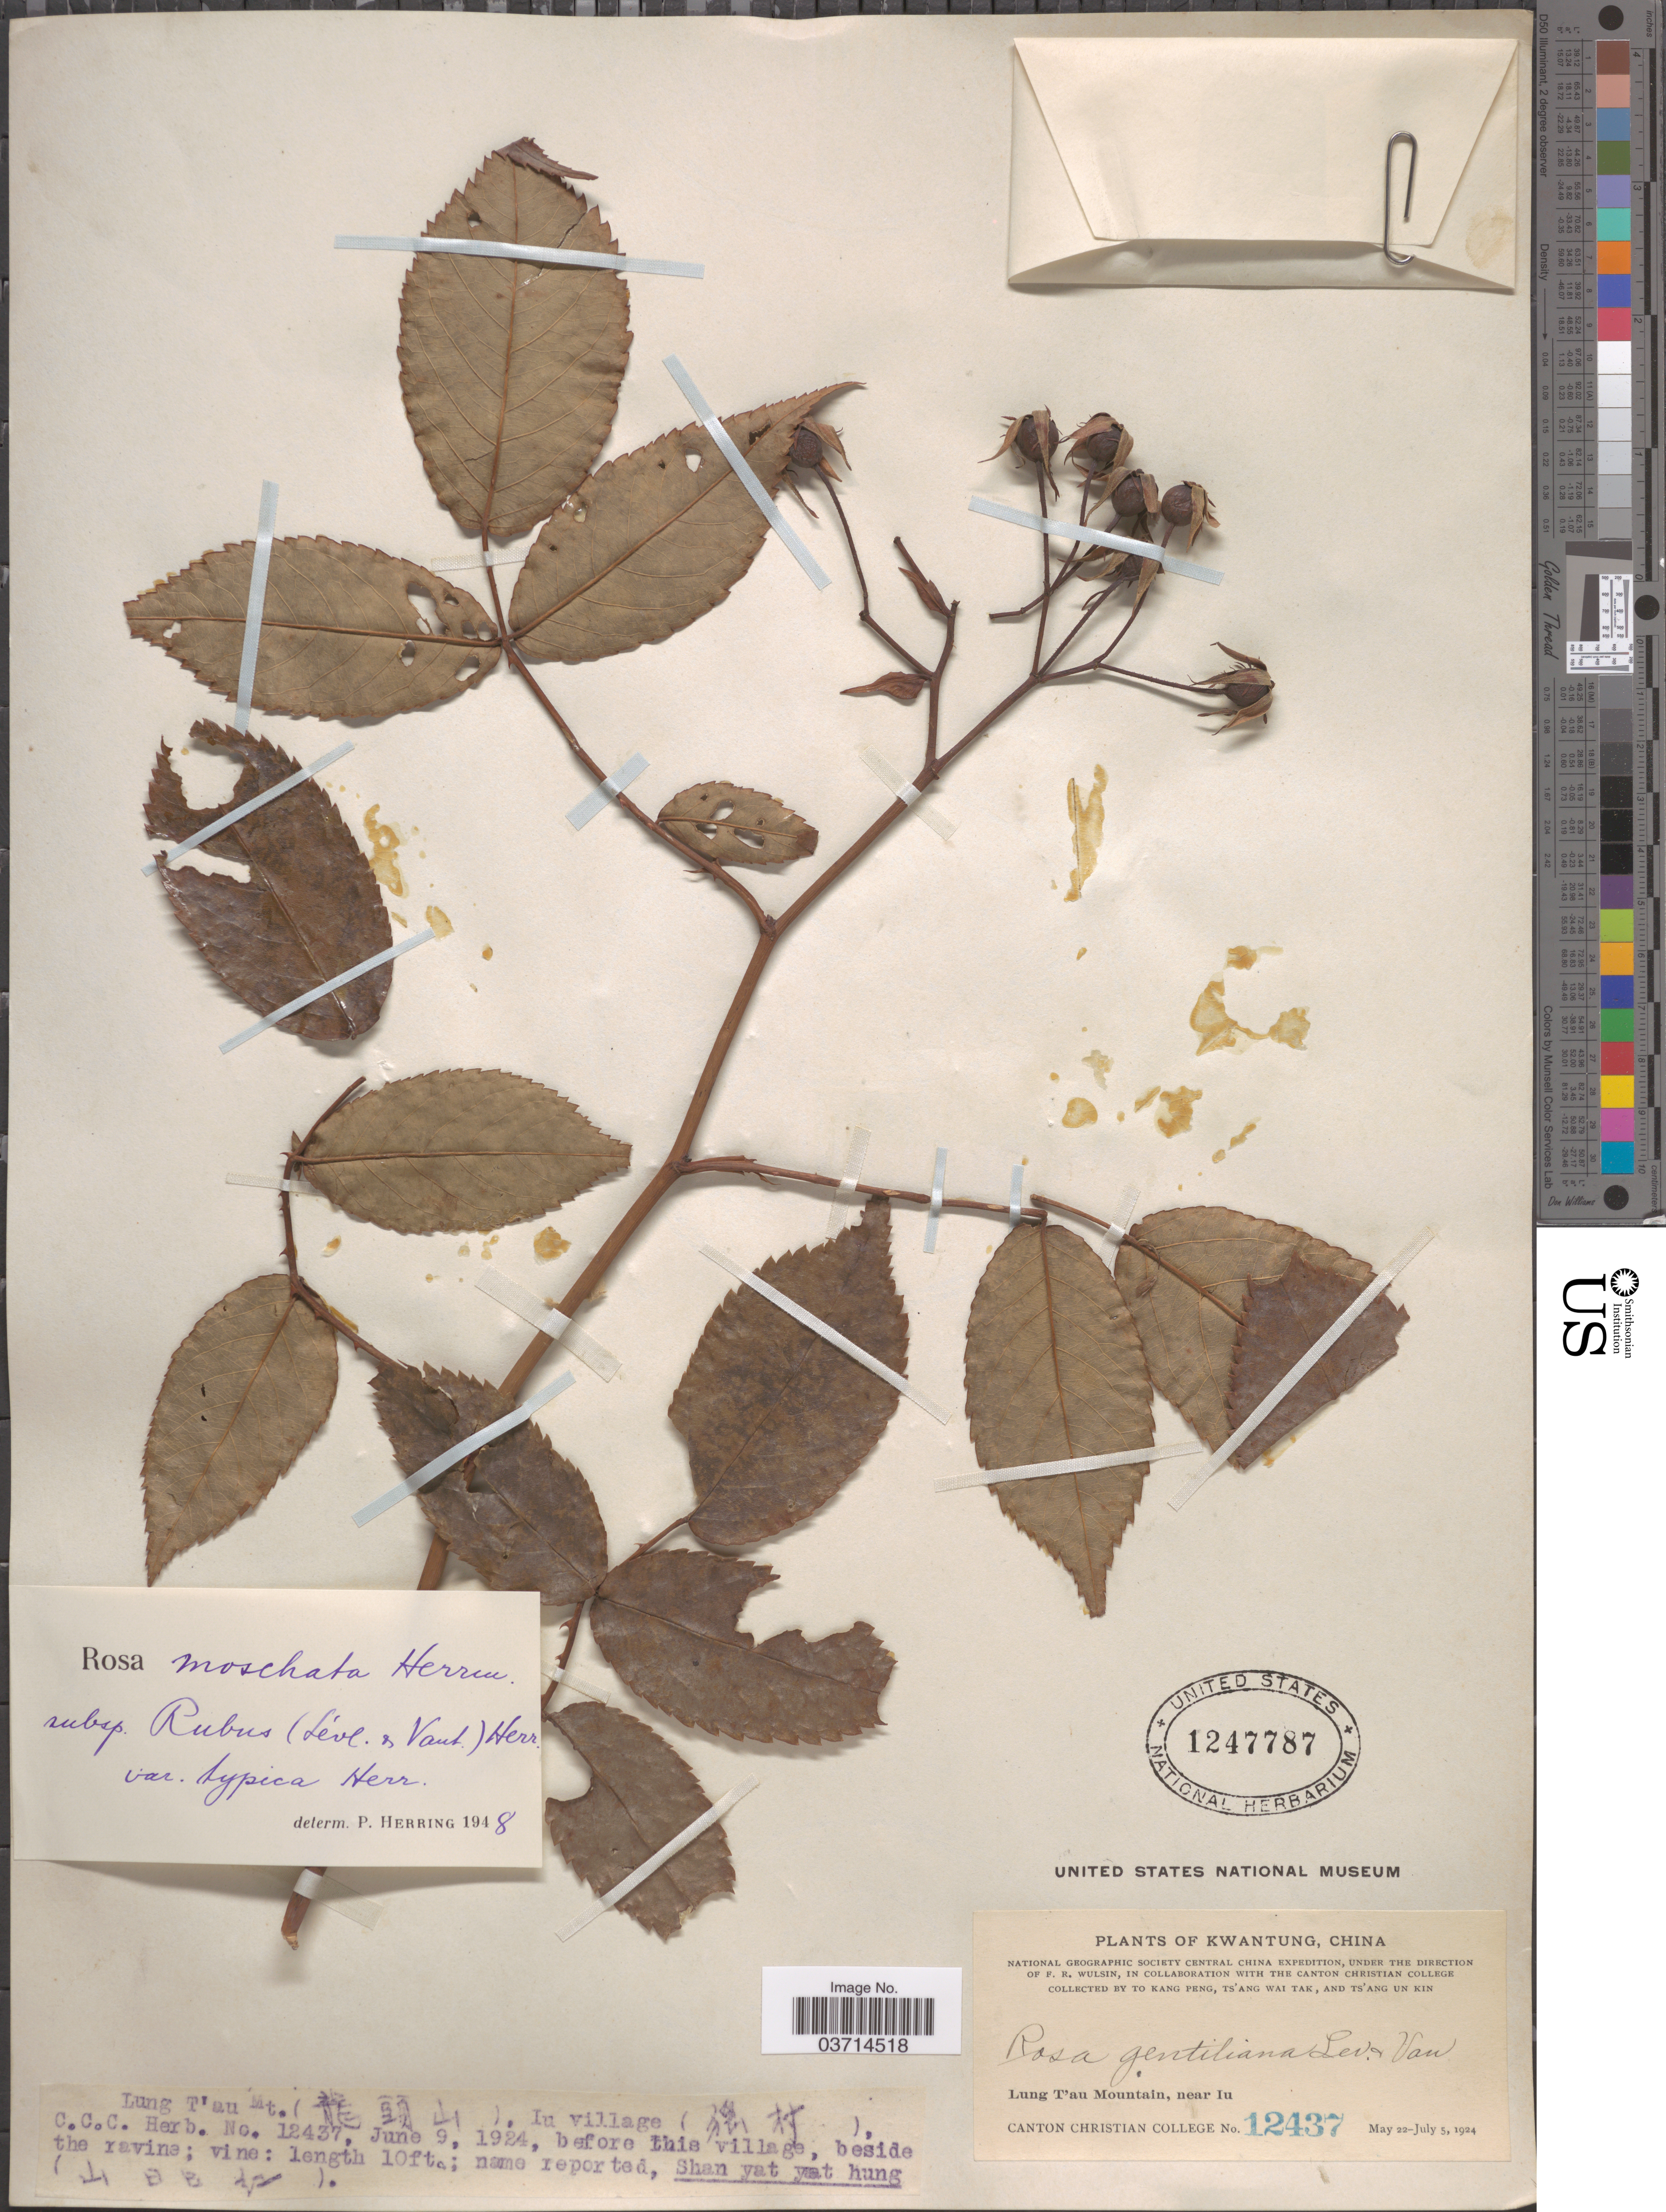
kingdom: Plantae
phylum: Tracheophyta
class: Magnoliopsida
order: Rosales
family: Rosaceae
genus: Rosa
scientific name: Rosa rubus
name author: H. Lév. & Vaniot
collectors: T. K. Peng, W. T. Tsang & Ts' Ang Un Kin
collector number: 12437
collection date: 1924-06-09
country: China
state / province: Guangdong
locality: Kwantung. Lung T'au Mountain (X), near Iu village (X).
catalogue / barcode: US 1247787